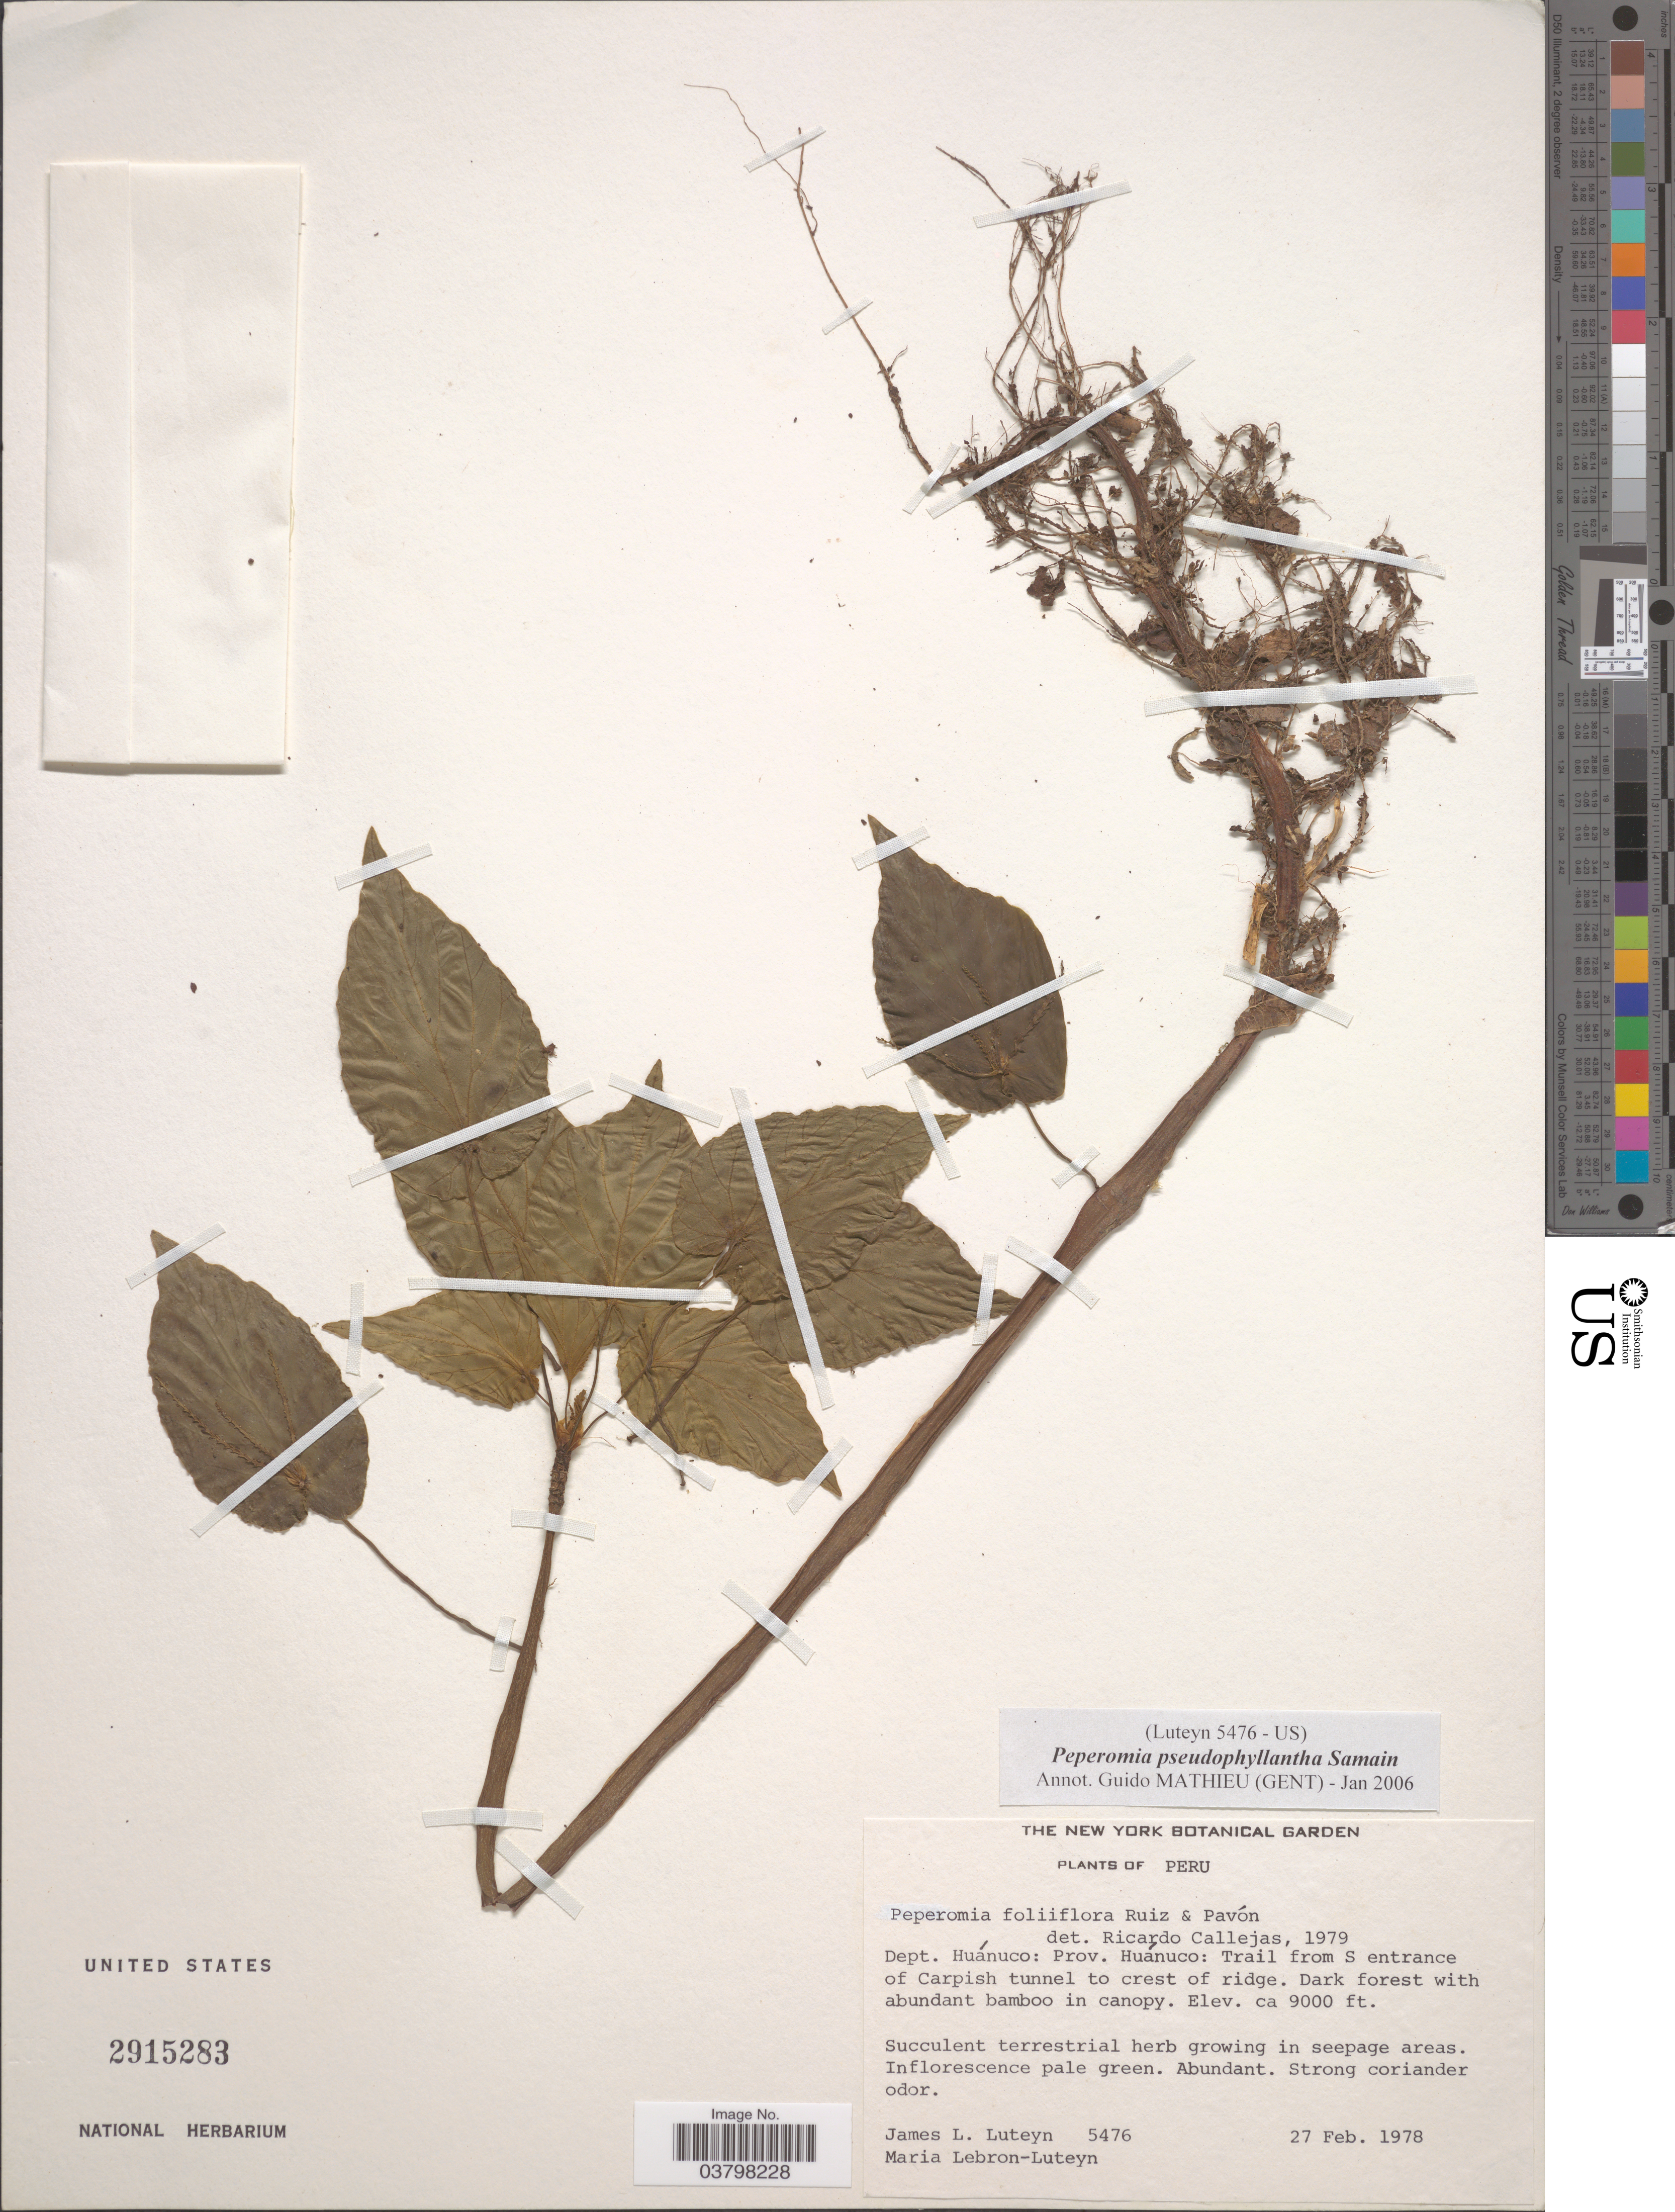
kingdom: Plantae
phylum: Tracheophyta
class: Magnoliopsida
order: Piperales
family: Piperaceae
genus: Peperomia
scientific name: Peperomia pseudophyllantha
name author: Samain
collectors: J. L. Luteyn & M. L. Lebrón-Luteyn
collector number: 5476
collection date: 1978-02-27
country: Peru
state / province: Huánuco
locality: Dept. Huánuco: Prov. Huánuco: Trail from S entrance of Carpish tunnel to crest of ridge.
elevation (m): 2743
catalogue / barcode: US 2915283